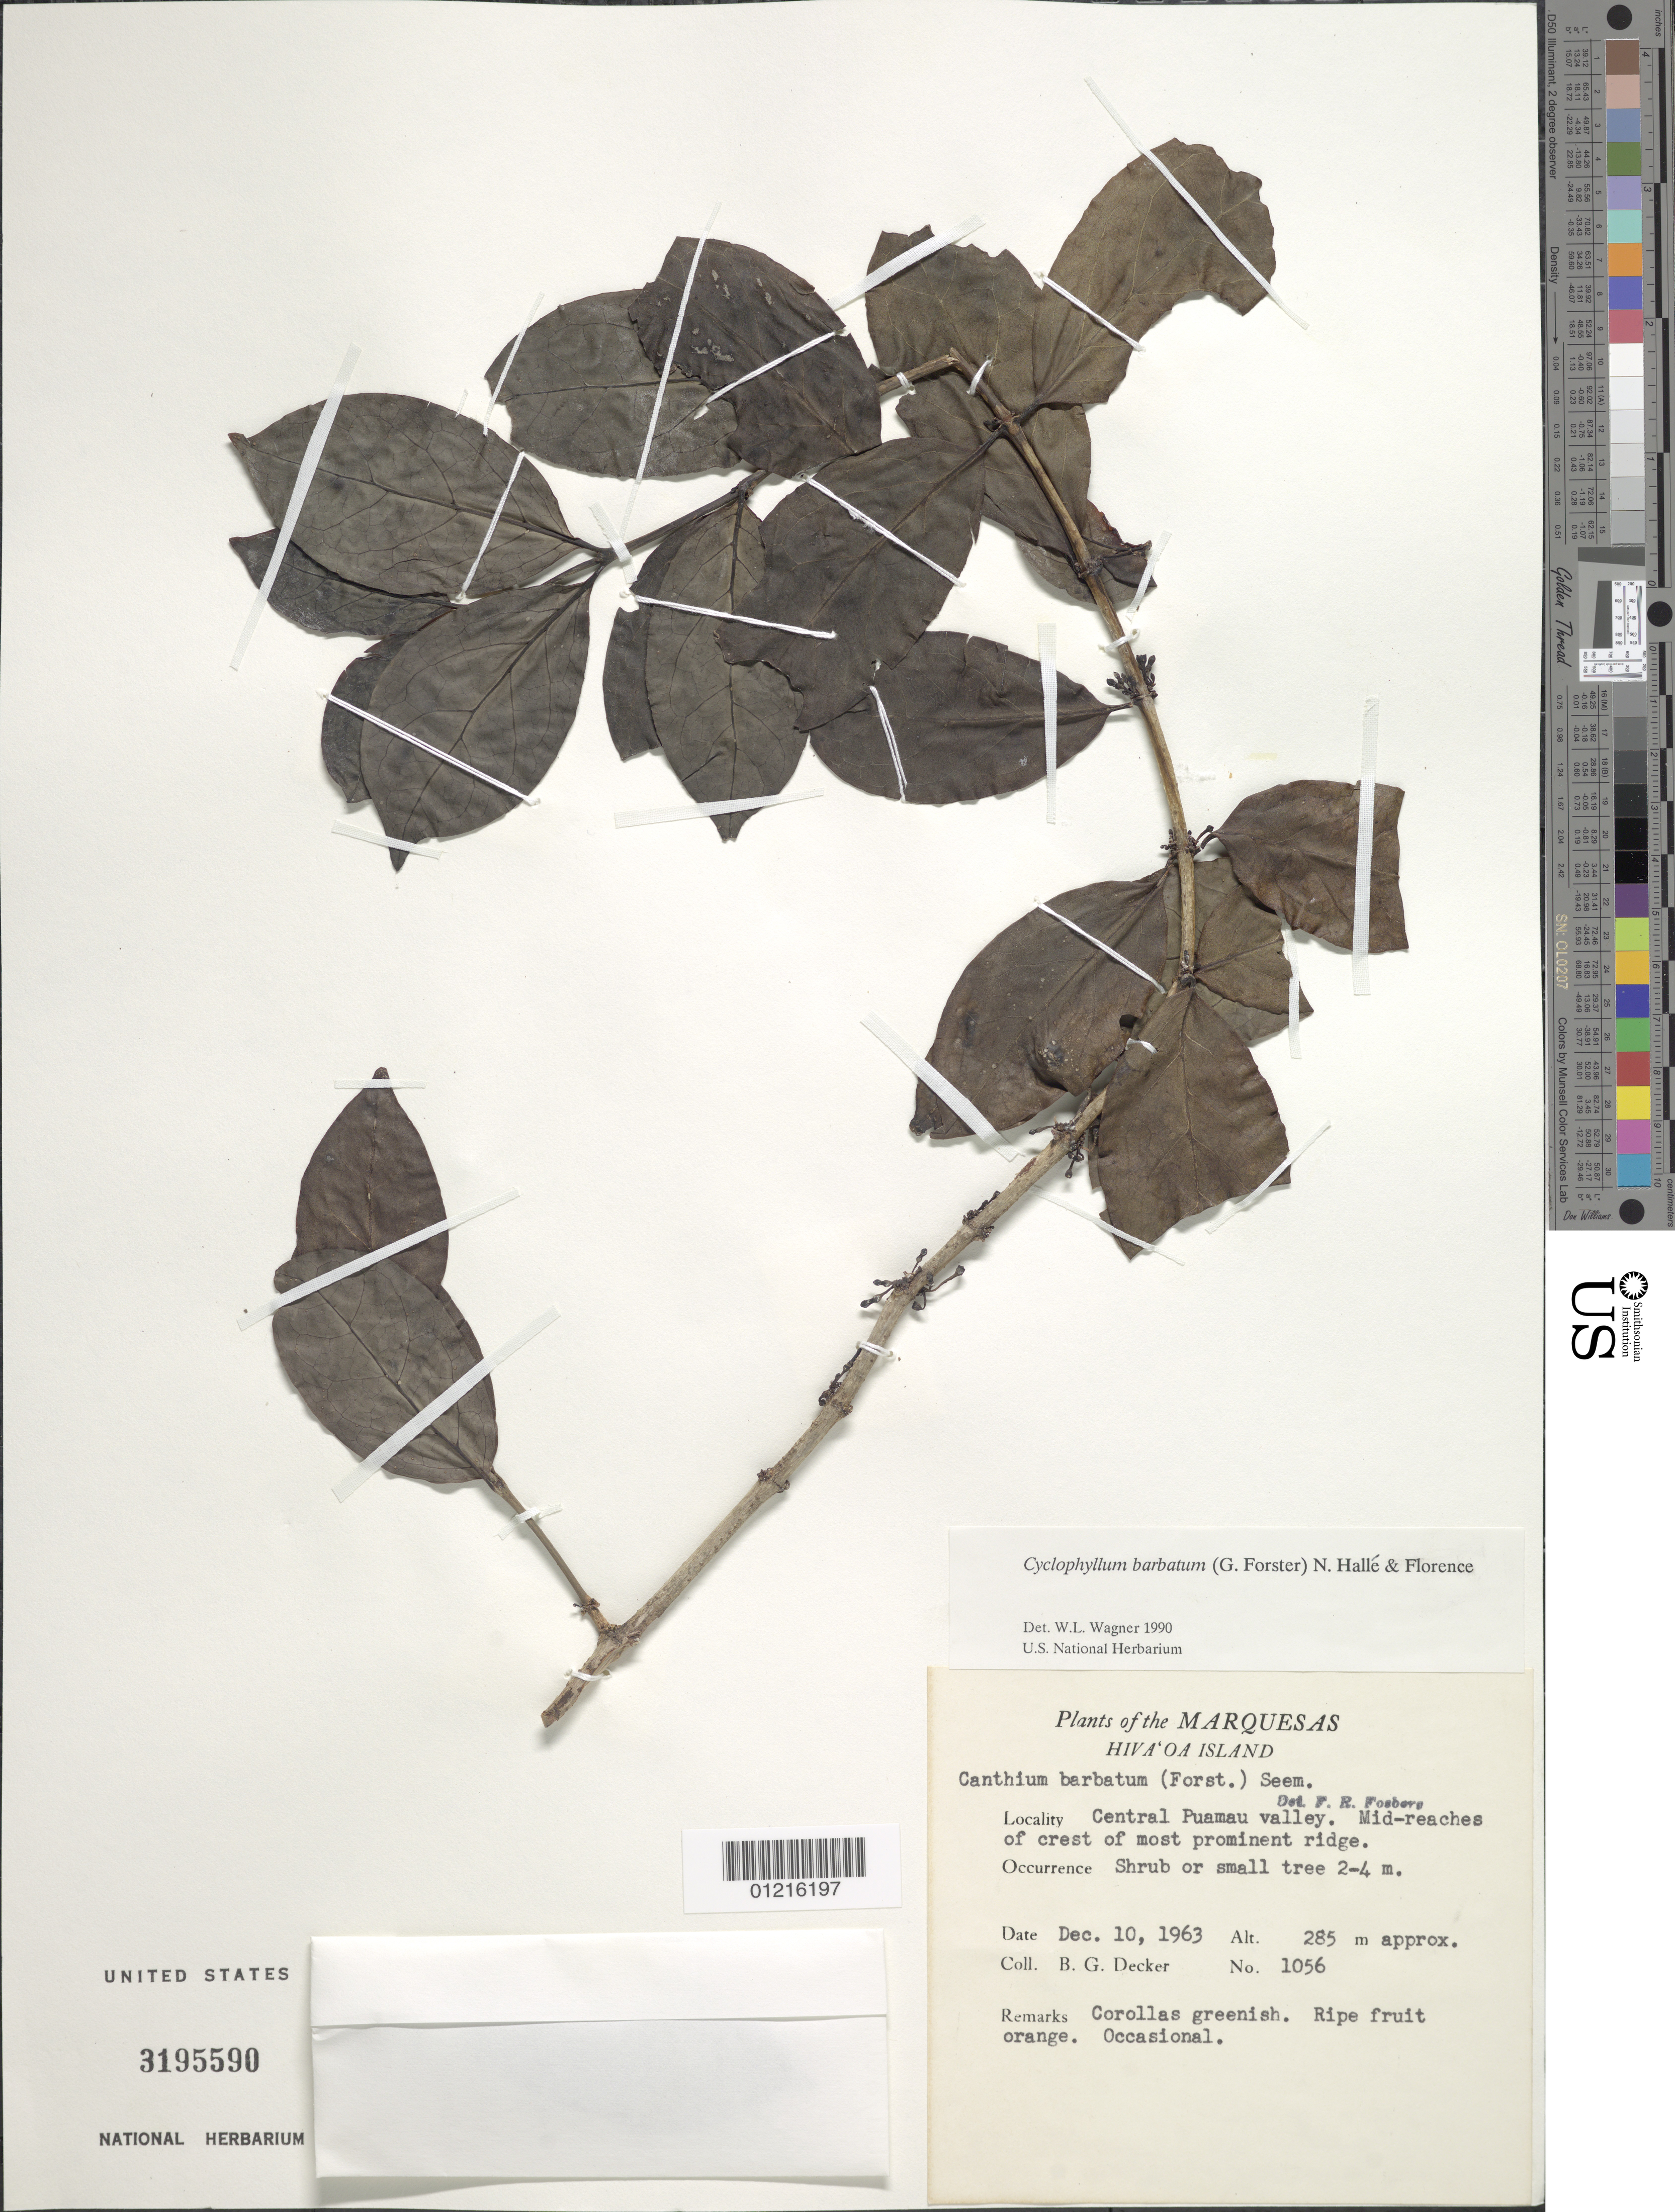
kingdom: Plantae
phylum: Tracheophyta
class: Magnoliopsida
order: Gentianales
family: Rubiaceae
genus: Cyclophyllum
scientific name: Cyclophyllum barbatum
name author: (G. Forst.) N. Hallé & J. Florence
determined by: Wagner, W. L., (BOT), Smithsonian Institution - National Museum of Natural History (UNITED STATES)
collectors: B. G. Decker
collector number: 1056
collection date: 1963-12-10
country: French Polynesia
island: Hiva Oa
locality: central Puamau Valley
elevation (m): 285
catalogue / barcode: US 3195590